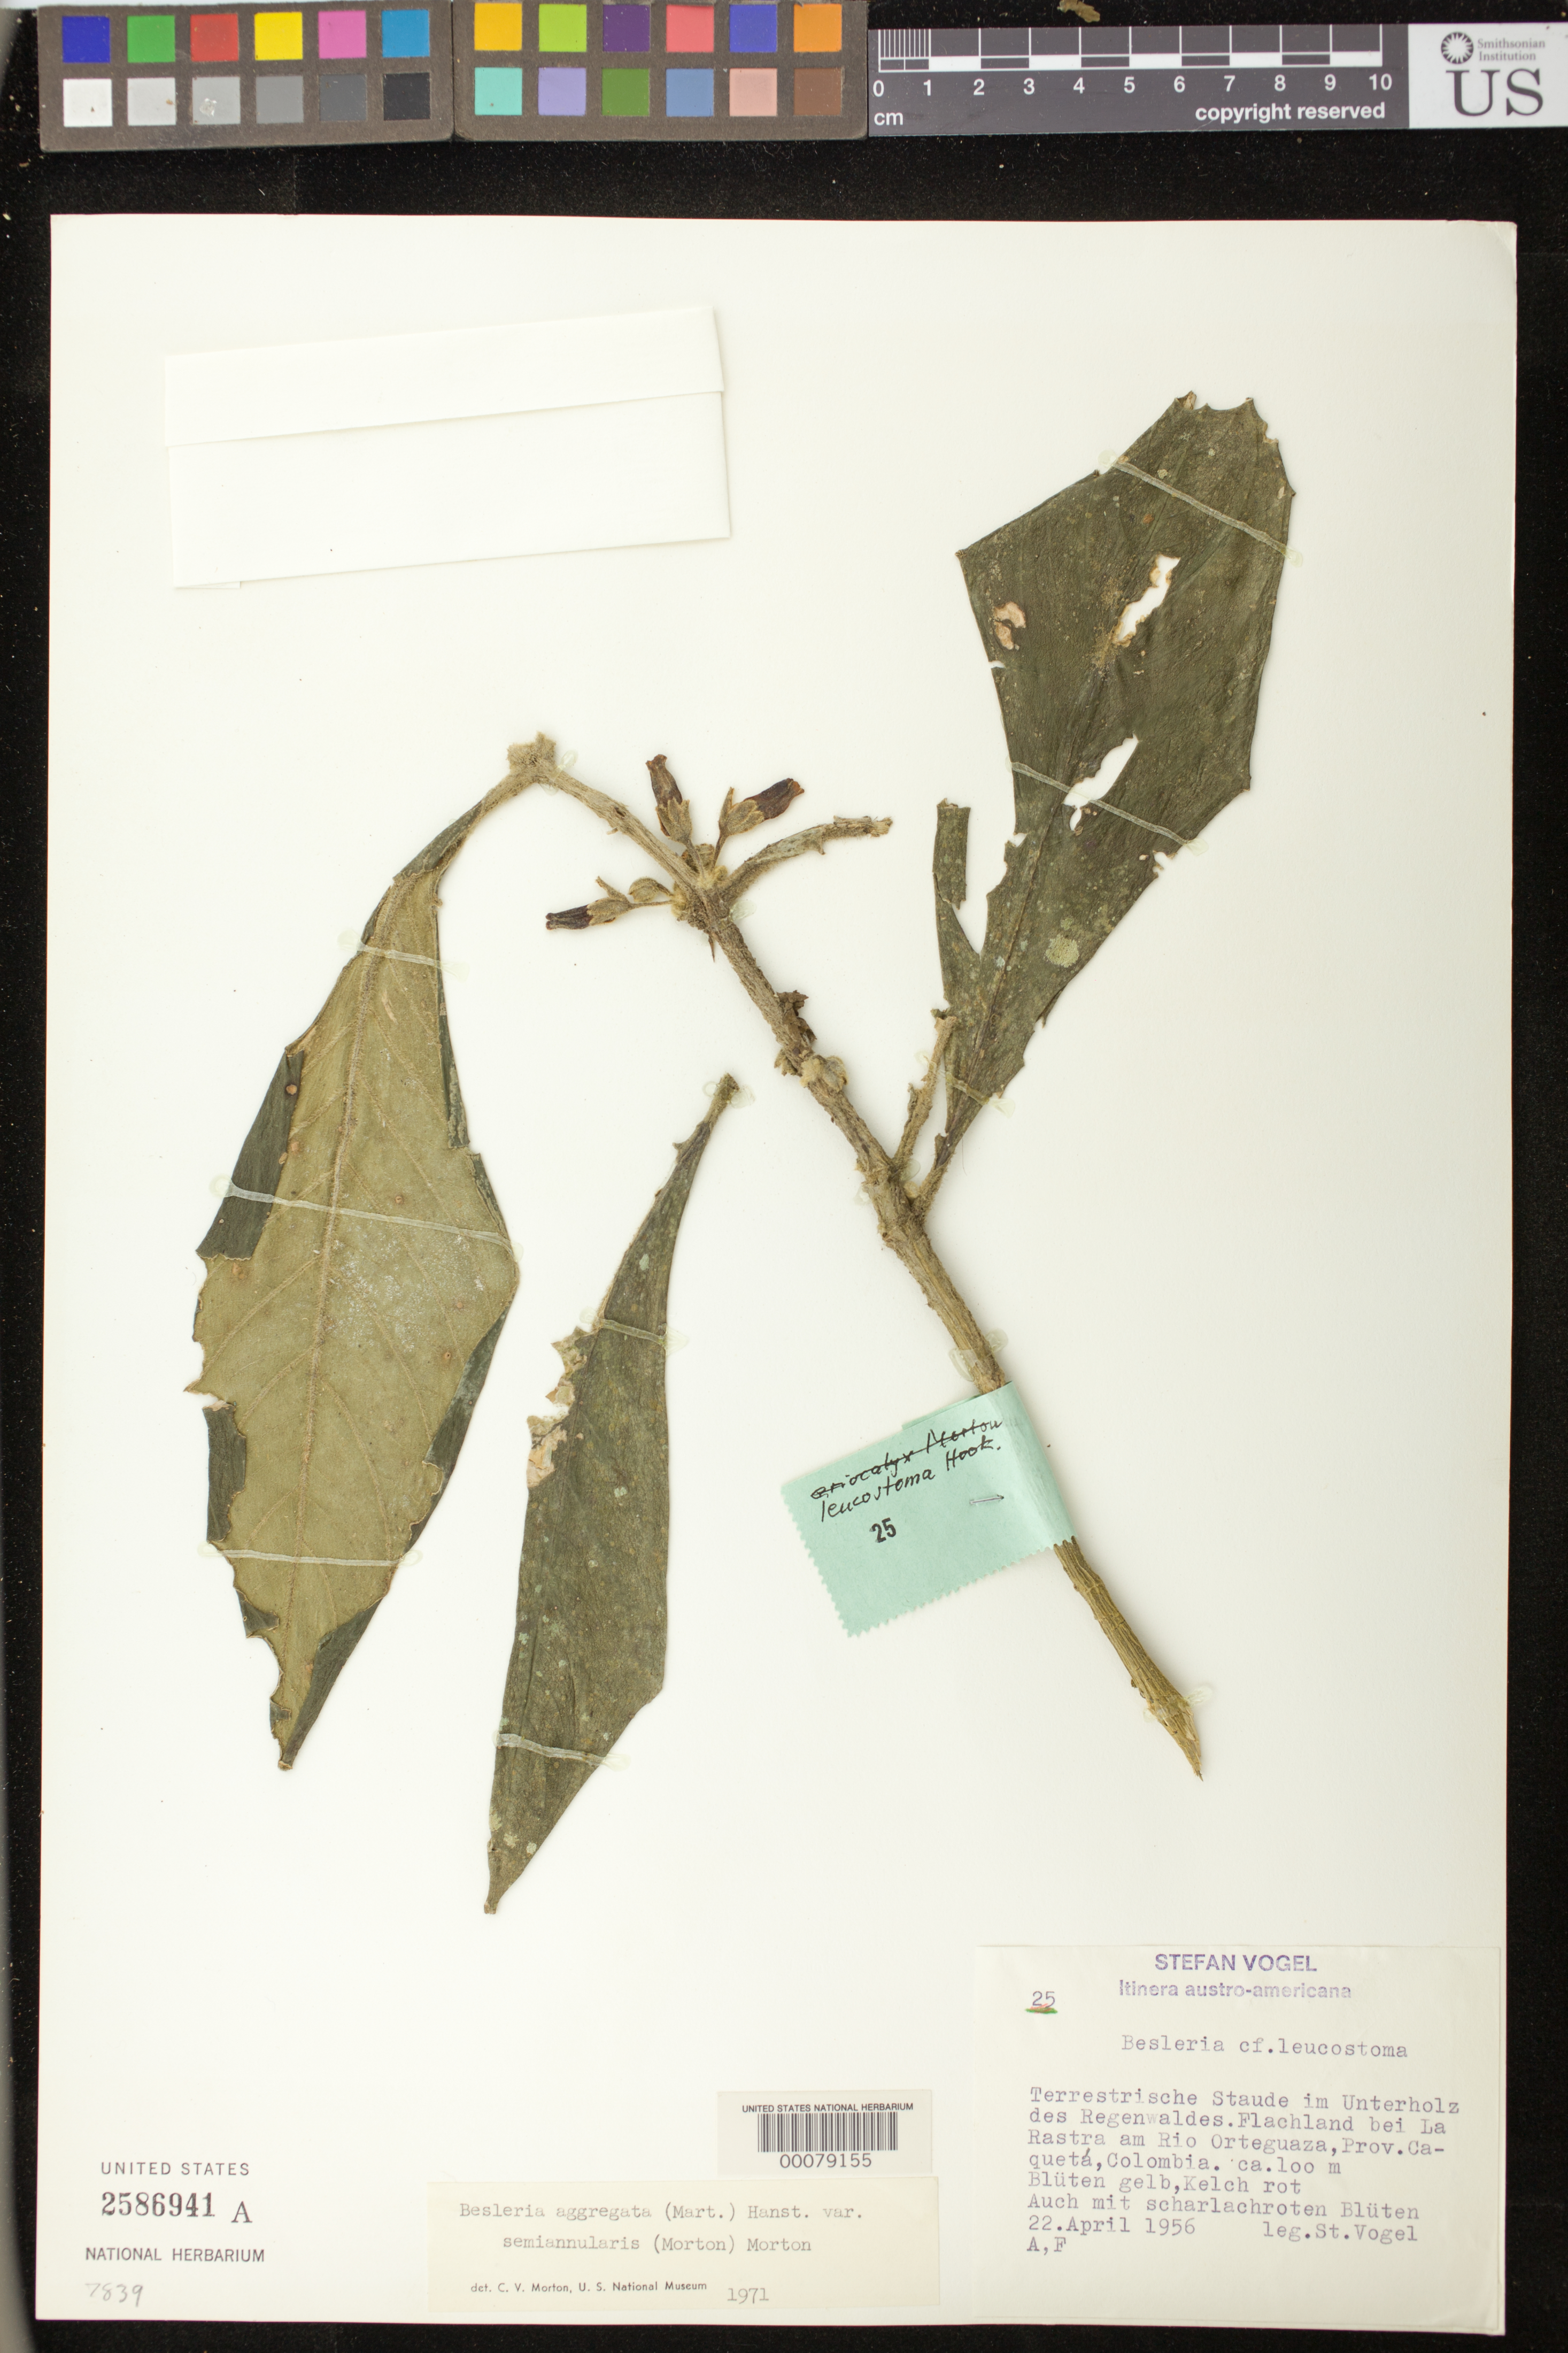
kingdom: Plantae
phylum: Tracheophyta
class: Magnoliopsida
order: Lamiales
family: Gesneriaceae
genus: Besleria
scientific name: Besleria aggregata var. semiannularis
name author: (C.V. Morton) C.V. Morton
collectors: S. Vogel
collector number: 25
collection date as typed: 22 Apr 1956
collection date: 1956-04-22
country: Colombia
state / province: Caquetá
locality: Rio Orteguaza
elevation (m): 100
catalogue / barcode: US 2586941A